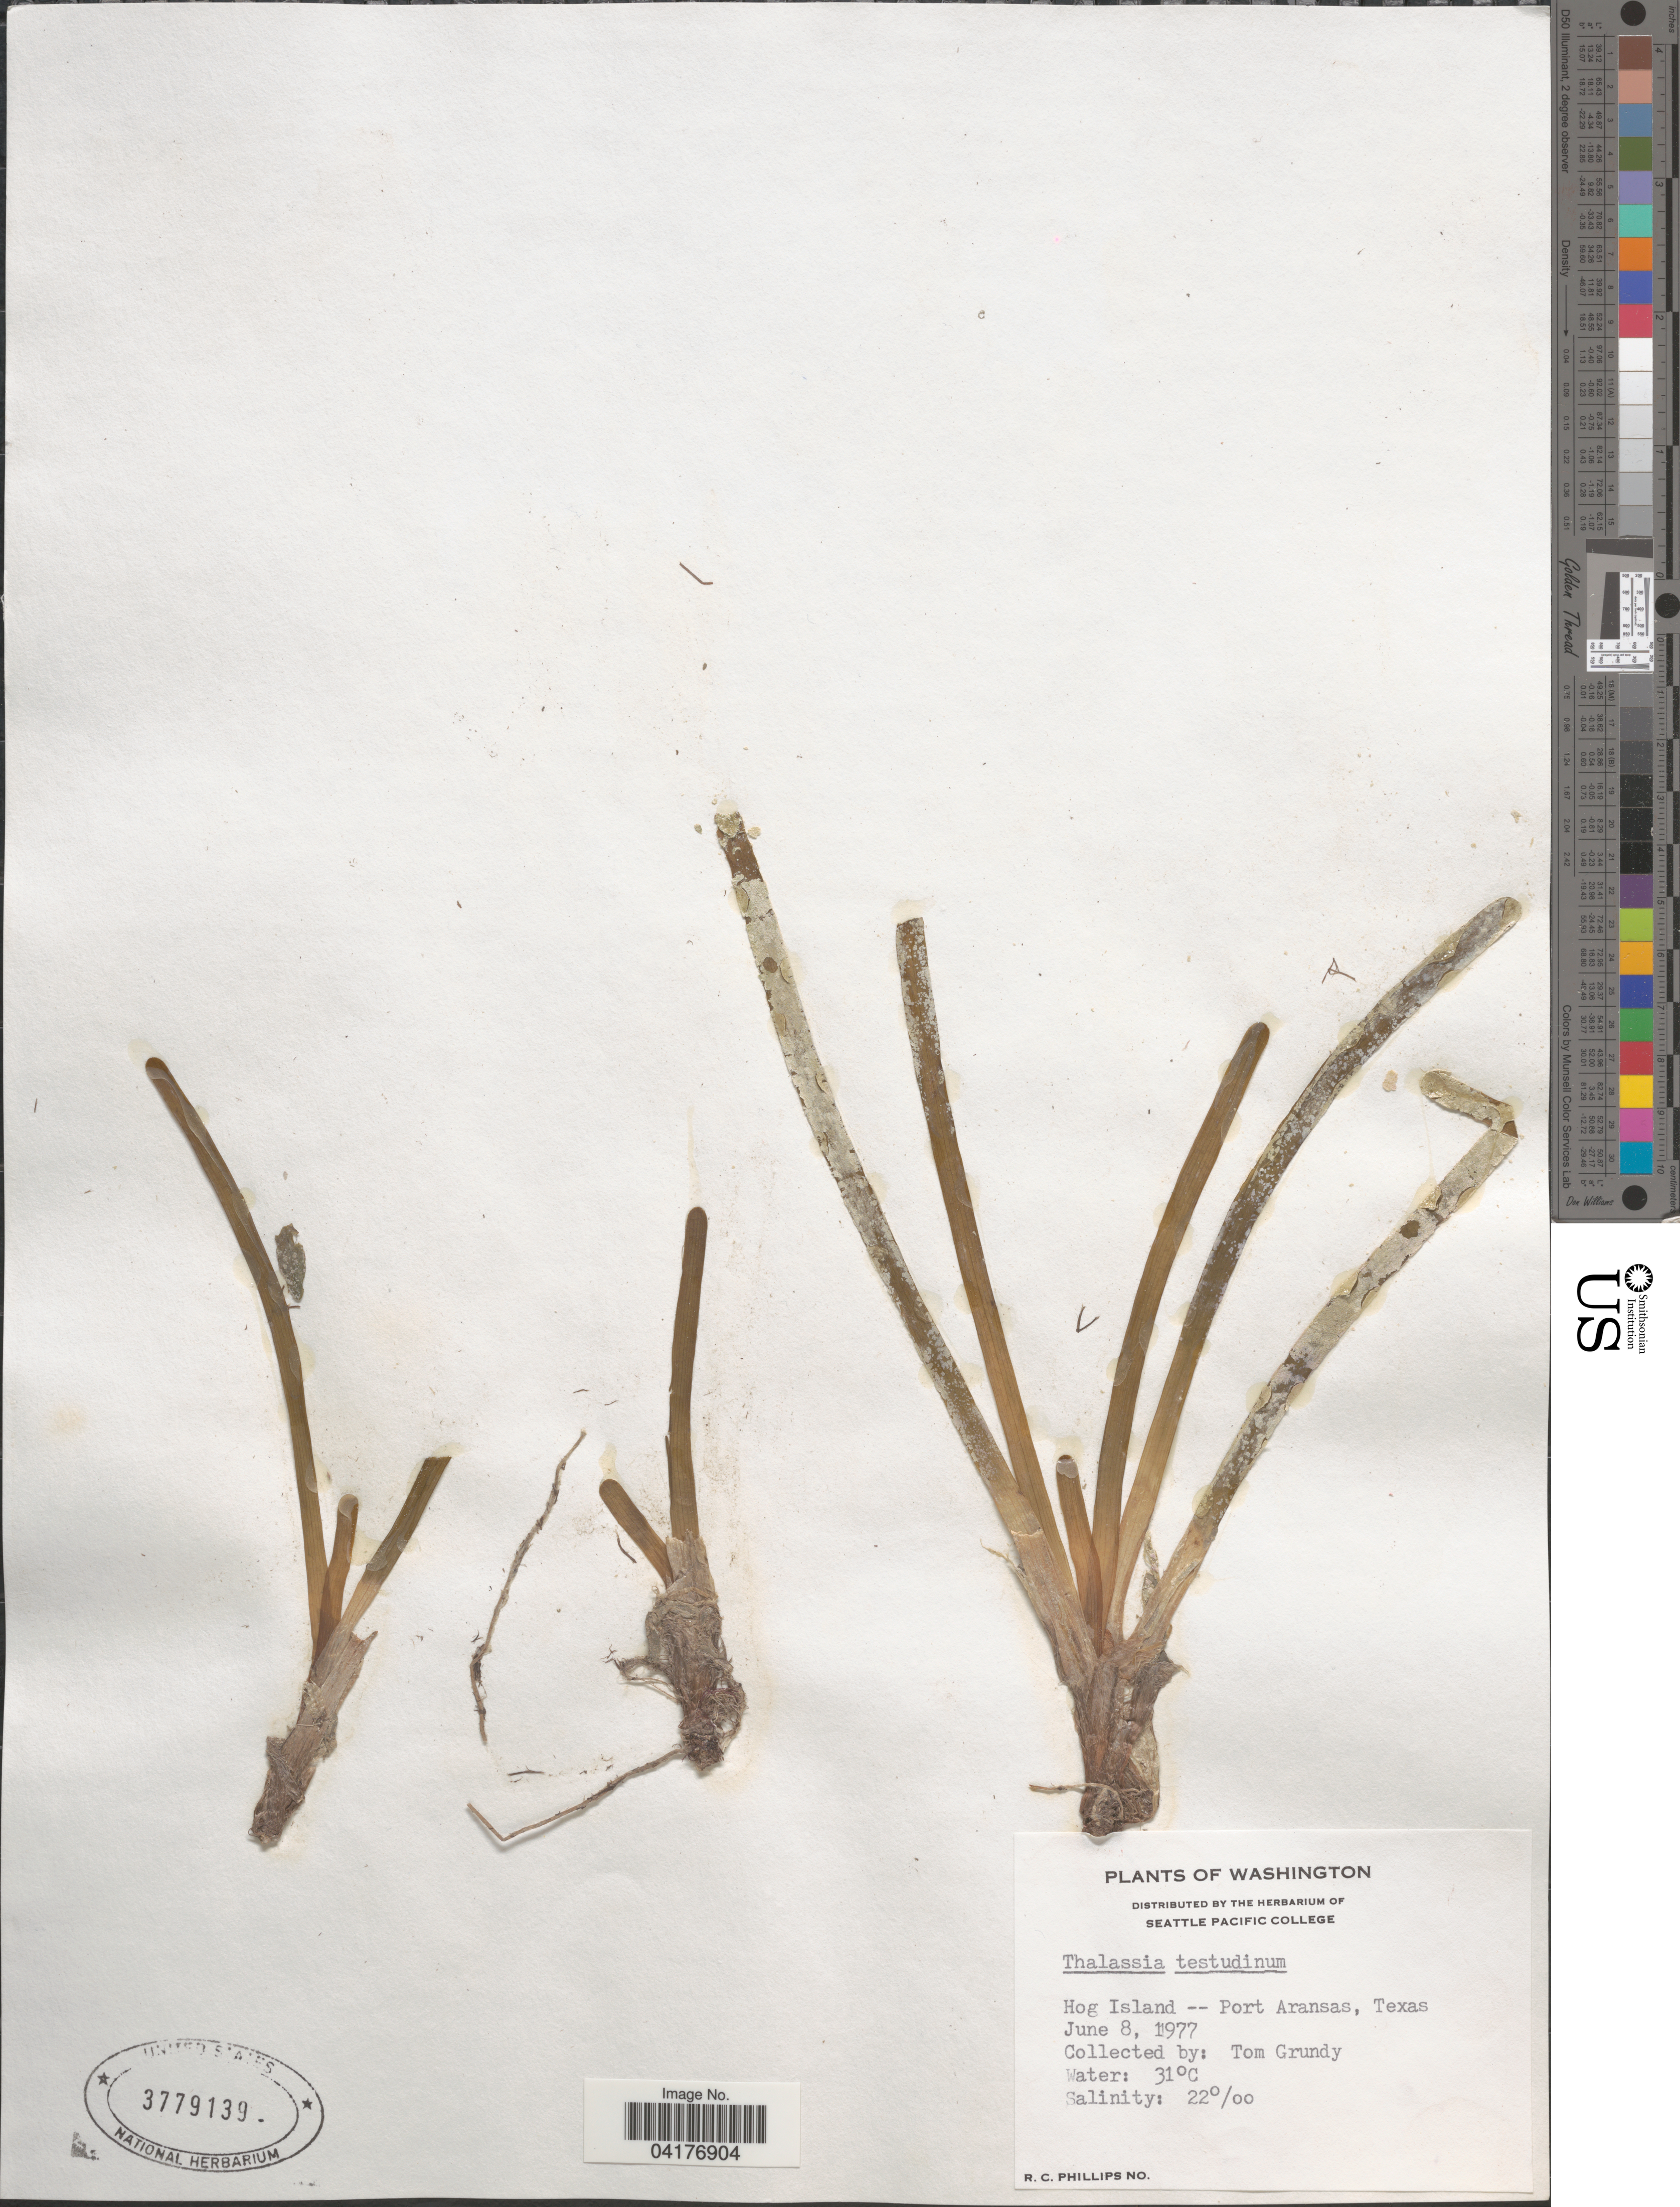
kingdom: Plantae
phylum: Tracheophyta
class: Liliopsida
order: Alismatales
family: Hydrocharitaceae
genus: Thalassia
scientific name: Thalassia hemprichii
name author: Asch.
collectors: T. Grundy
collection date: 1977-06-08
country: United States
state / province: Texas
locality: Hog Island -- Port Aransas.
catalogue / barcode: US 3779139